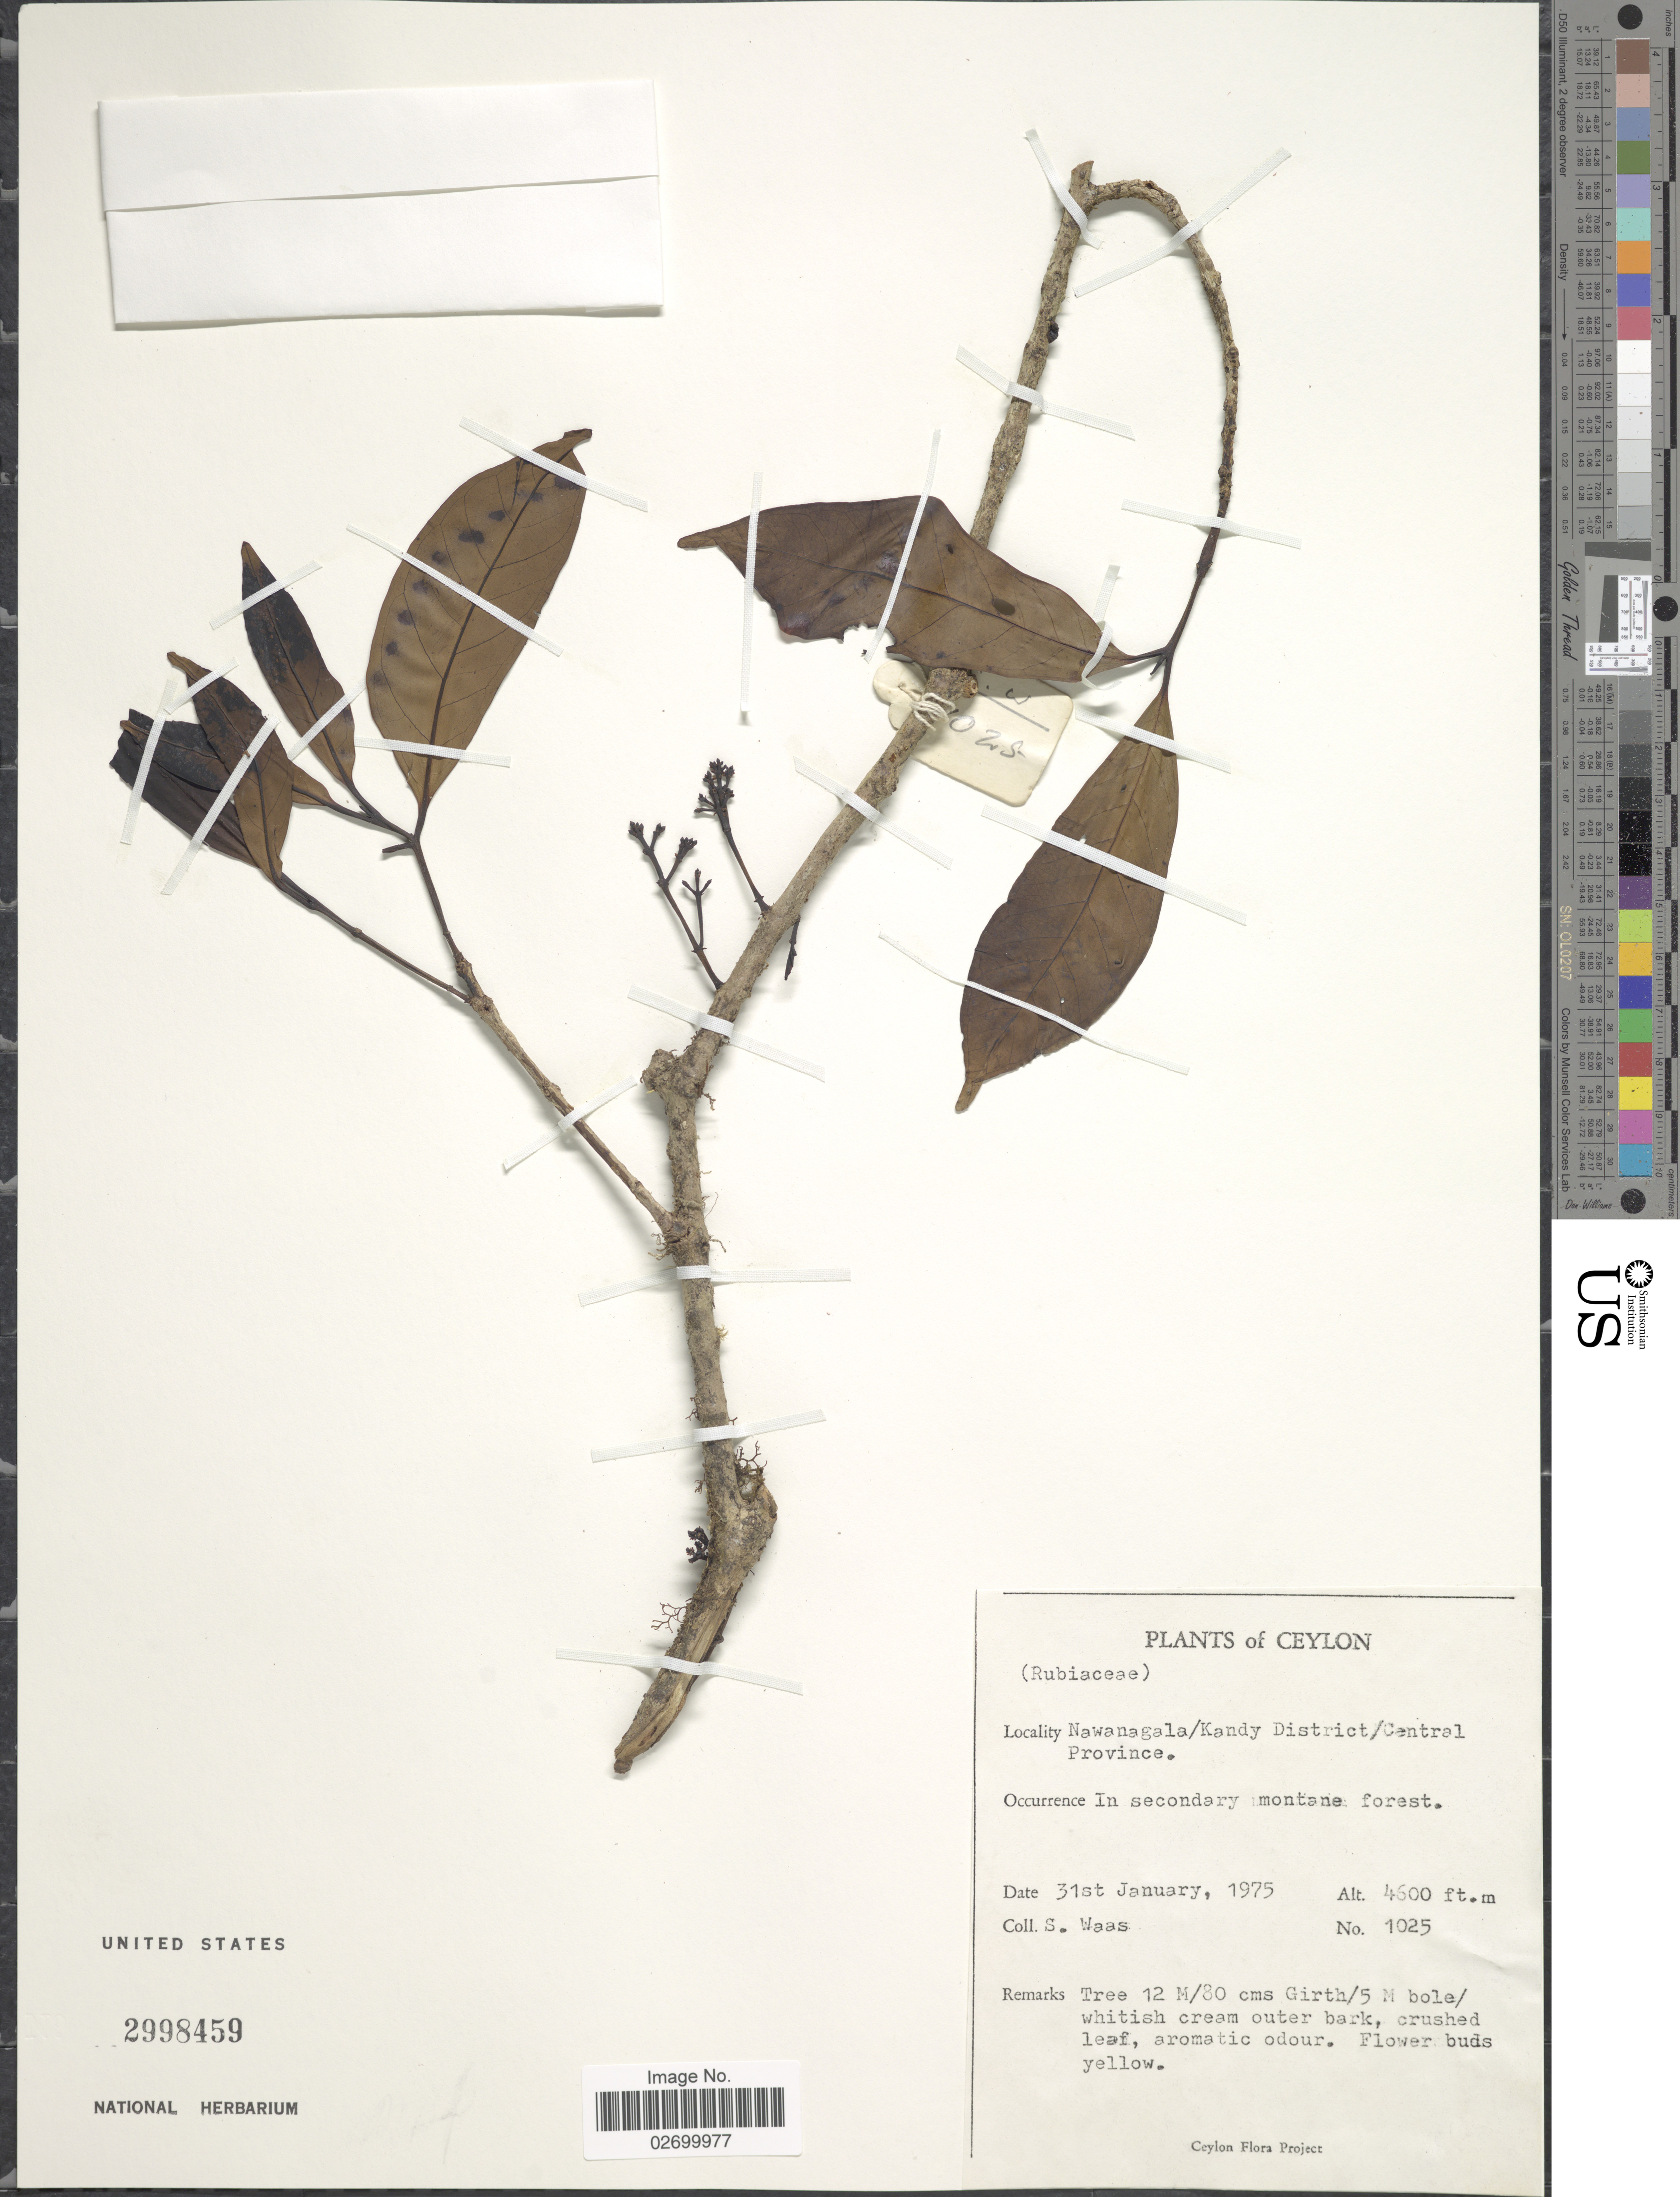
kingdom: Plantae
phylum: Tracheophyta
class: Magnoliopsida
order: Gentianales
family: Rubiaceae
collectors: S. Waas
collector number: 1025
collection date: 1975-01-31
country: Sri Lanka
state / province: Central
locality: Ceylon, Nawanagala/ Kandy District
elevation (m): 1402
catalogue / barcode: US 2998459